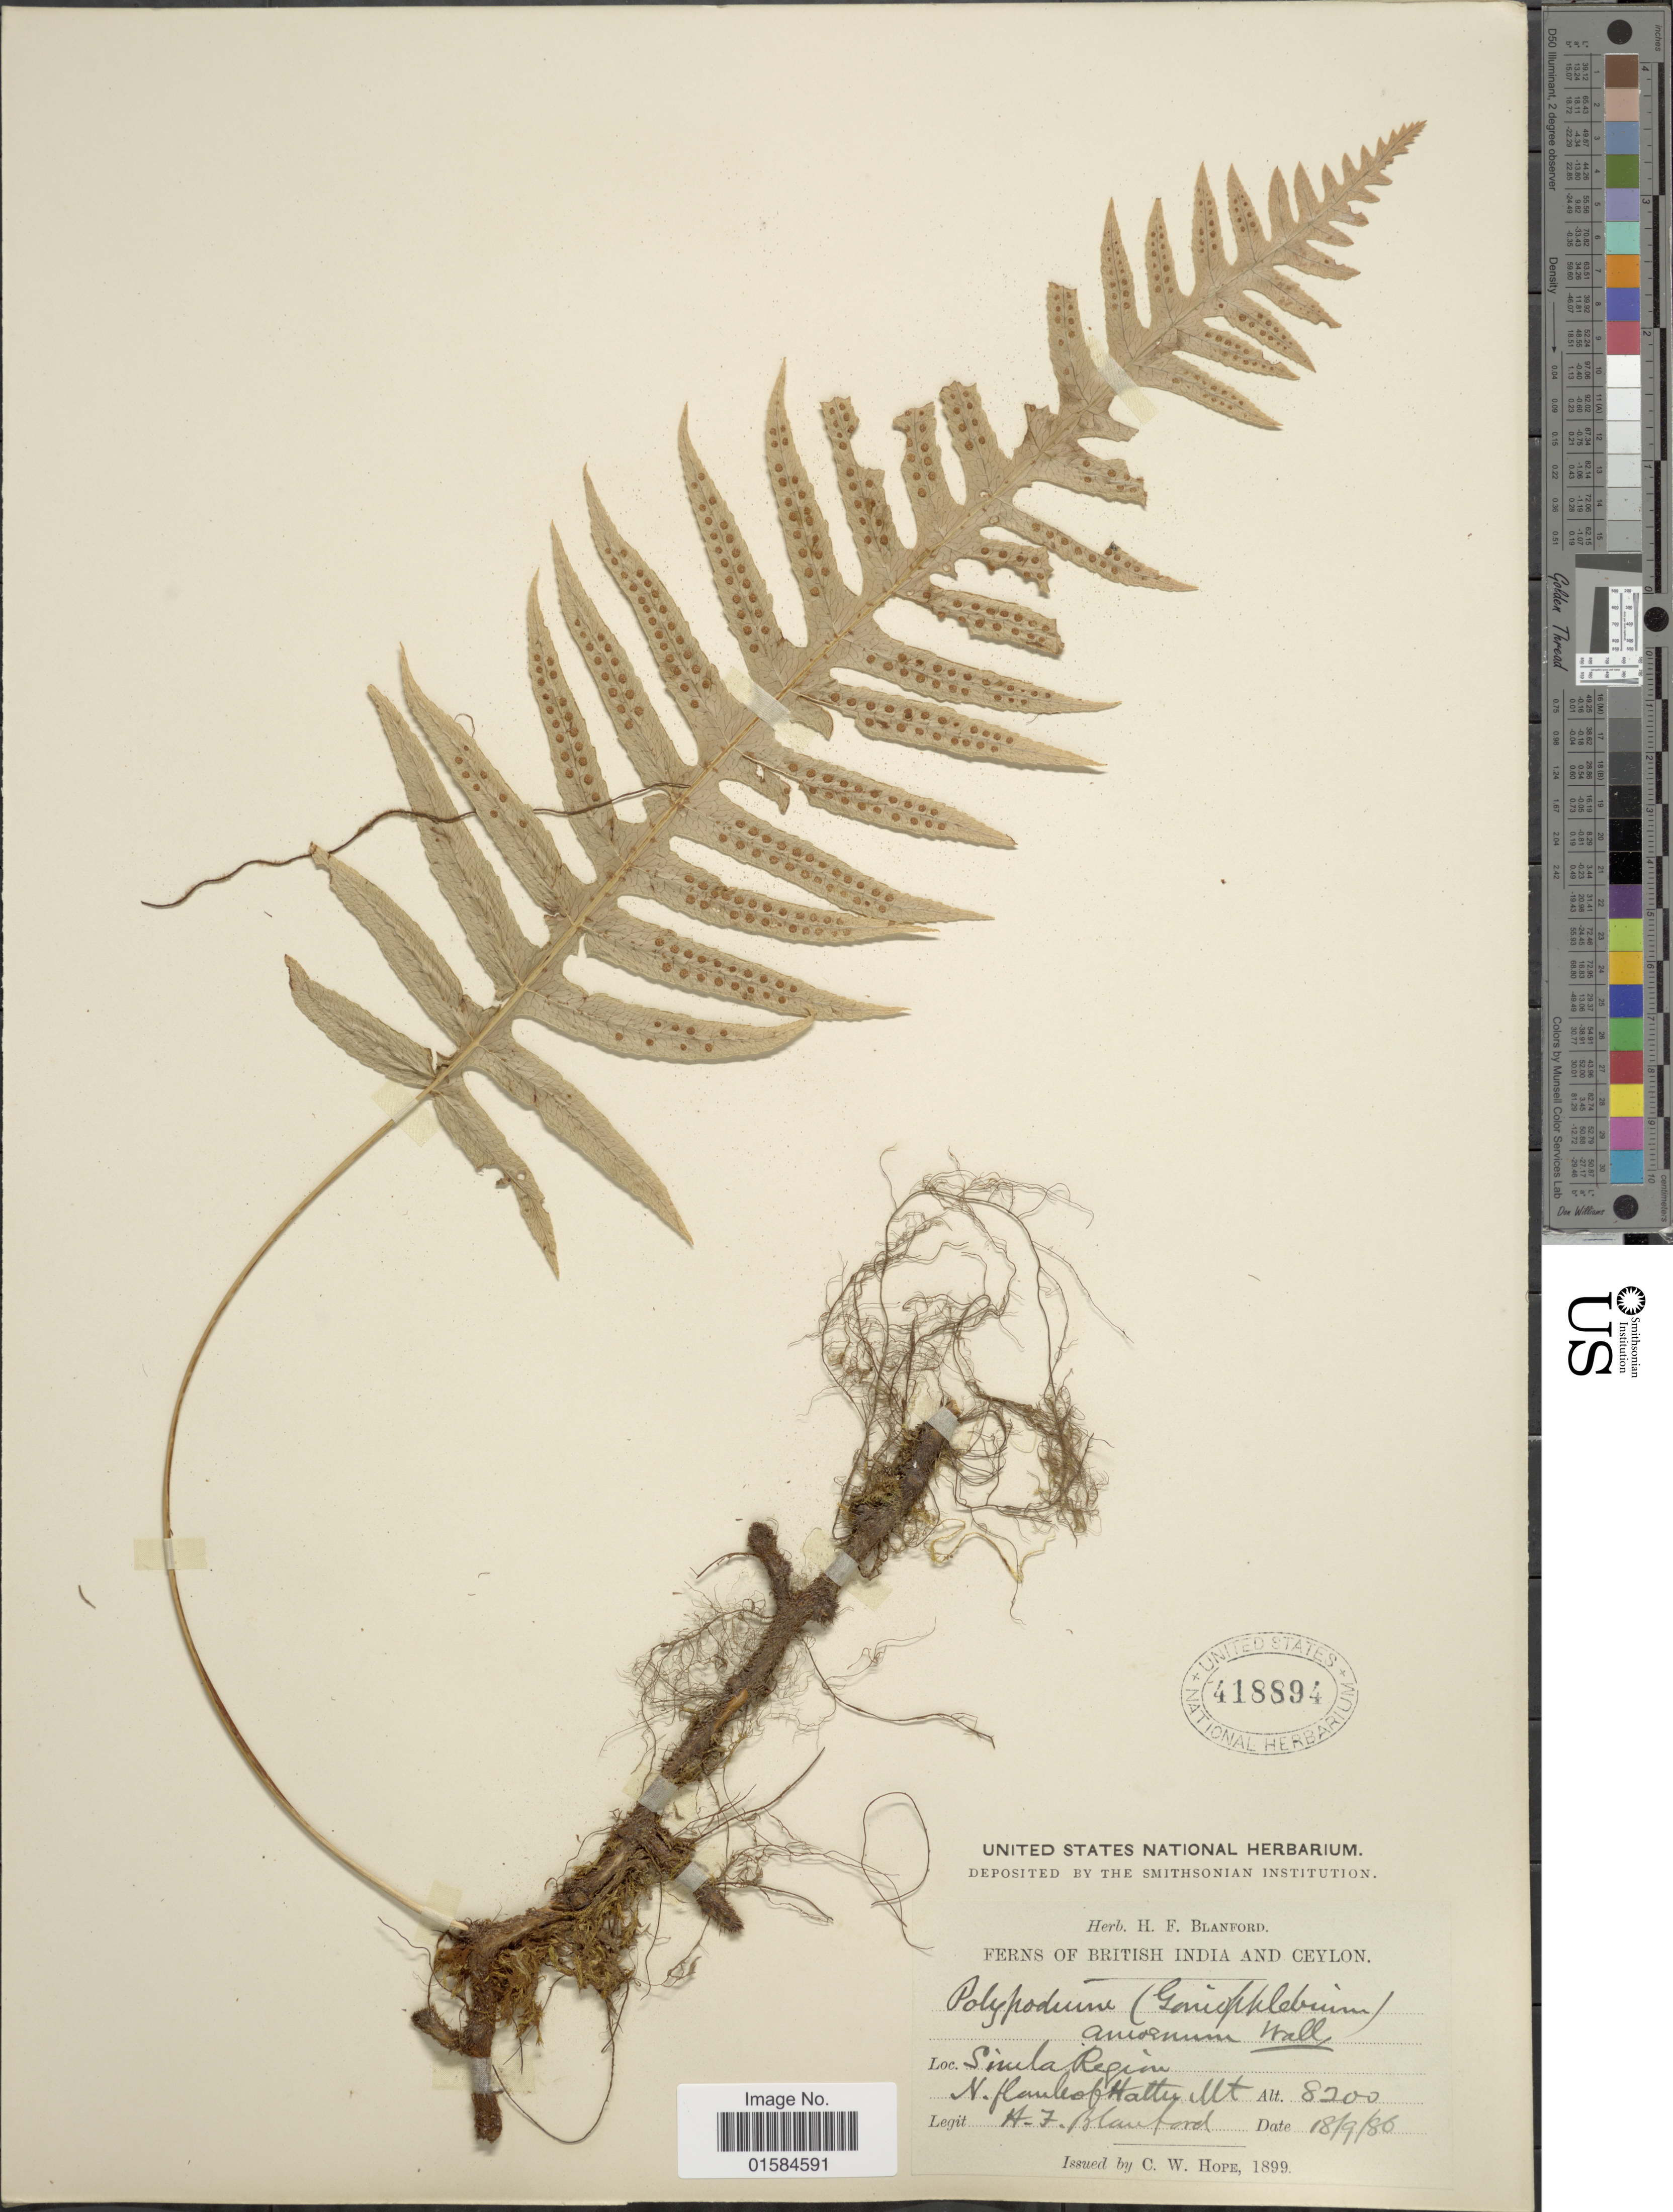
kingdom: Plantae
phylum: Tracheophyta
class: Polypodiopsida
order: Polypodiales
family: Polypodiaceae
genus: Goniophlebium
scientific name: Goniophlebium amoenum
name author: (Wall. ex Mett.) J. Sm.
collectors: H. Blanford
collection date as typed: Transcribed d/m/y: 18/9/86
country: India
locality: British India, Ceylon, Simla Region, N. flamks of Hatley Mt.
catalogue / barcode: US 418894